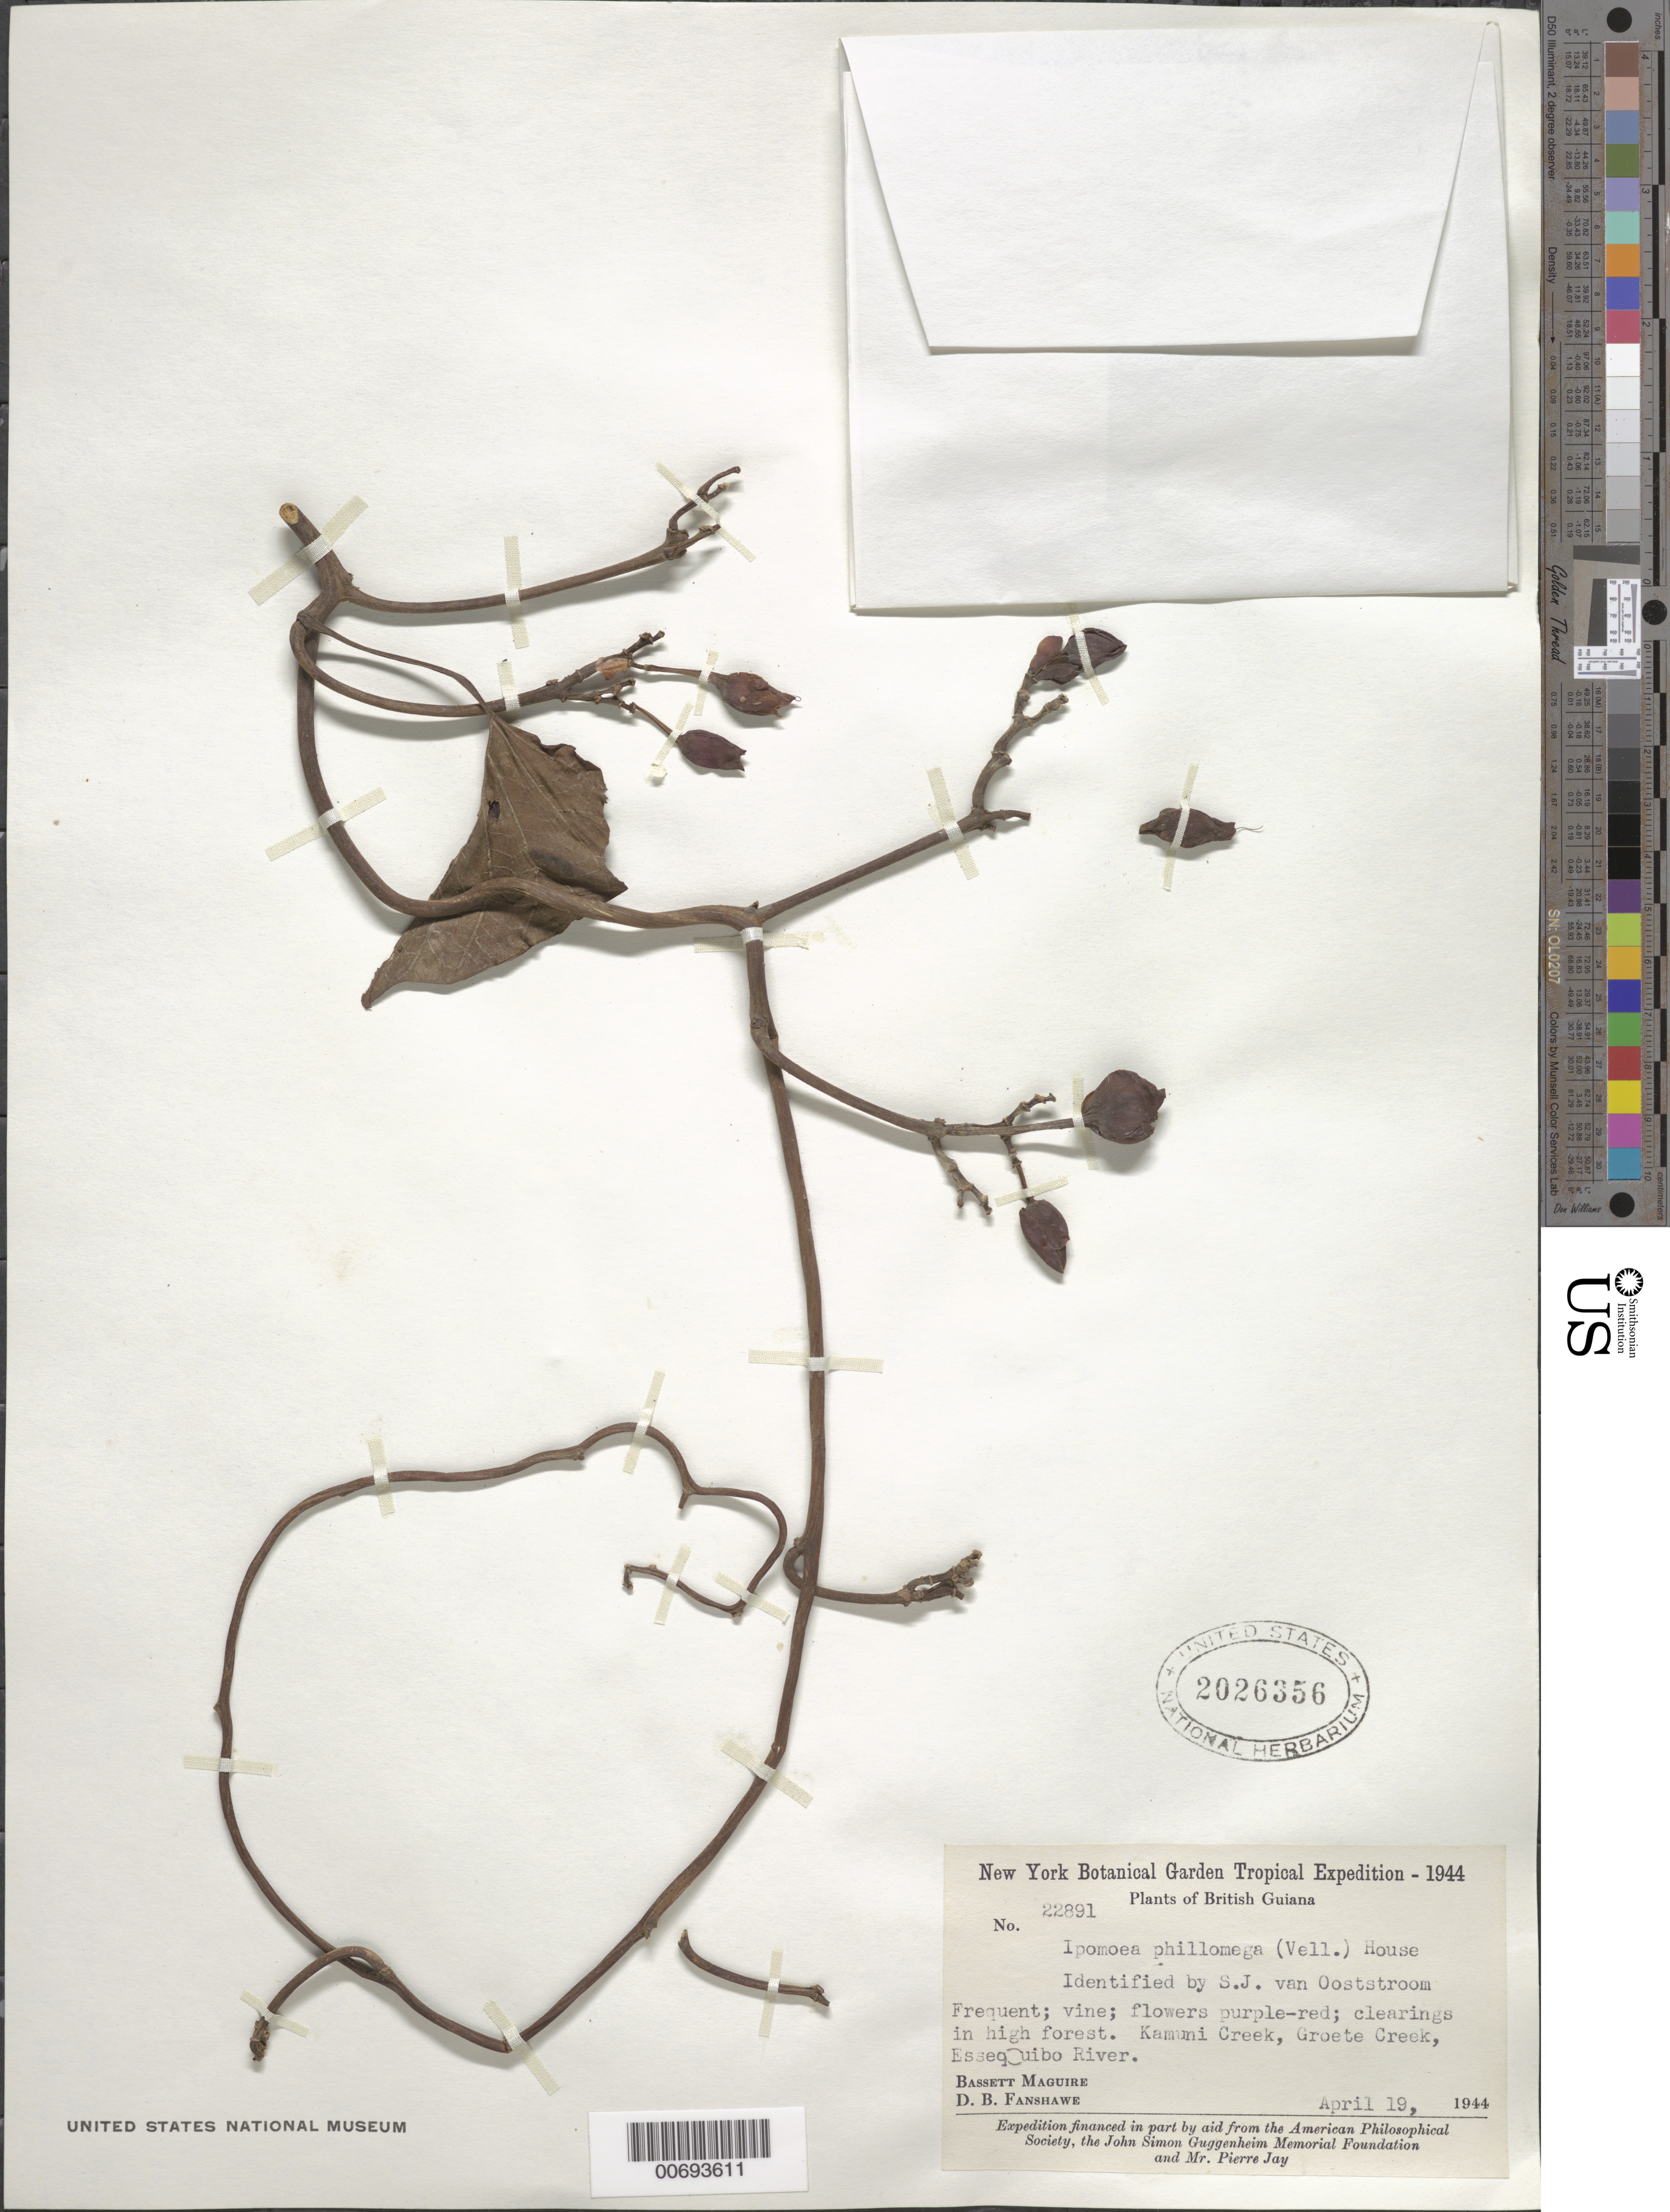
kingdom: Plantae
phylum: Tracheophyta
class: Magnoliopsida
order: Solanales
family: Convolvulaceae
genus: Ipomoea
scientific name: Ipomoea philomega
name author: (Vell.) House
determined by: Ooststroom, S. J. van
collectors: B. Maguire & D. B. Fanshawe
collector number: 22891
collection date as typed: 19-Apr-44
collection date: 1944-04-19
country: Guyana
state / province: Essequibo Isl-W. Demerara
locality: Kamuni Creek, Groete Creek, Essequibo River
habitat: Clearings in high forest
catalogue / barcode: US 2026356